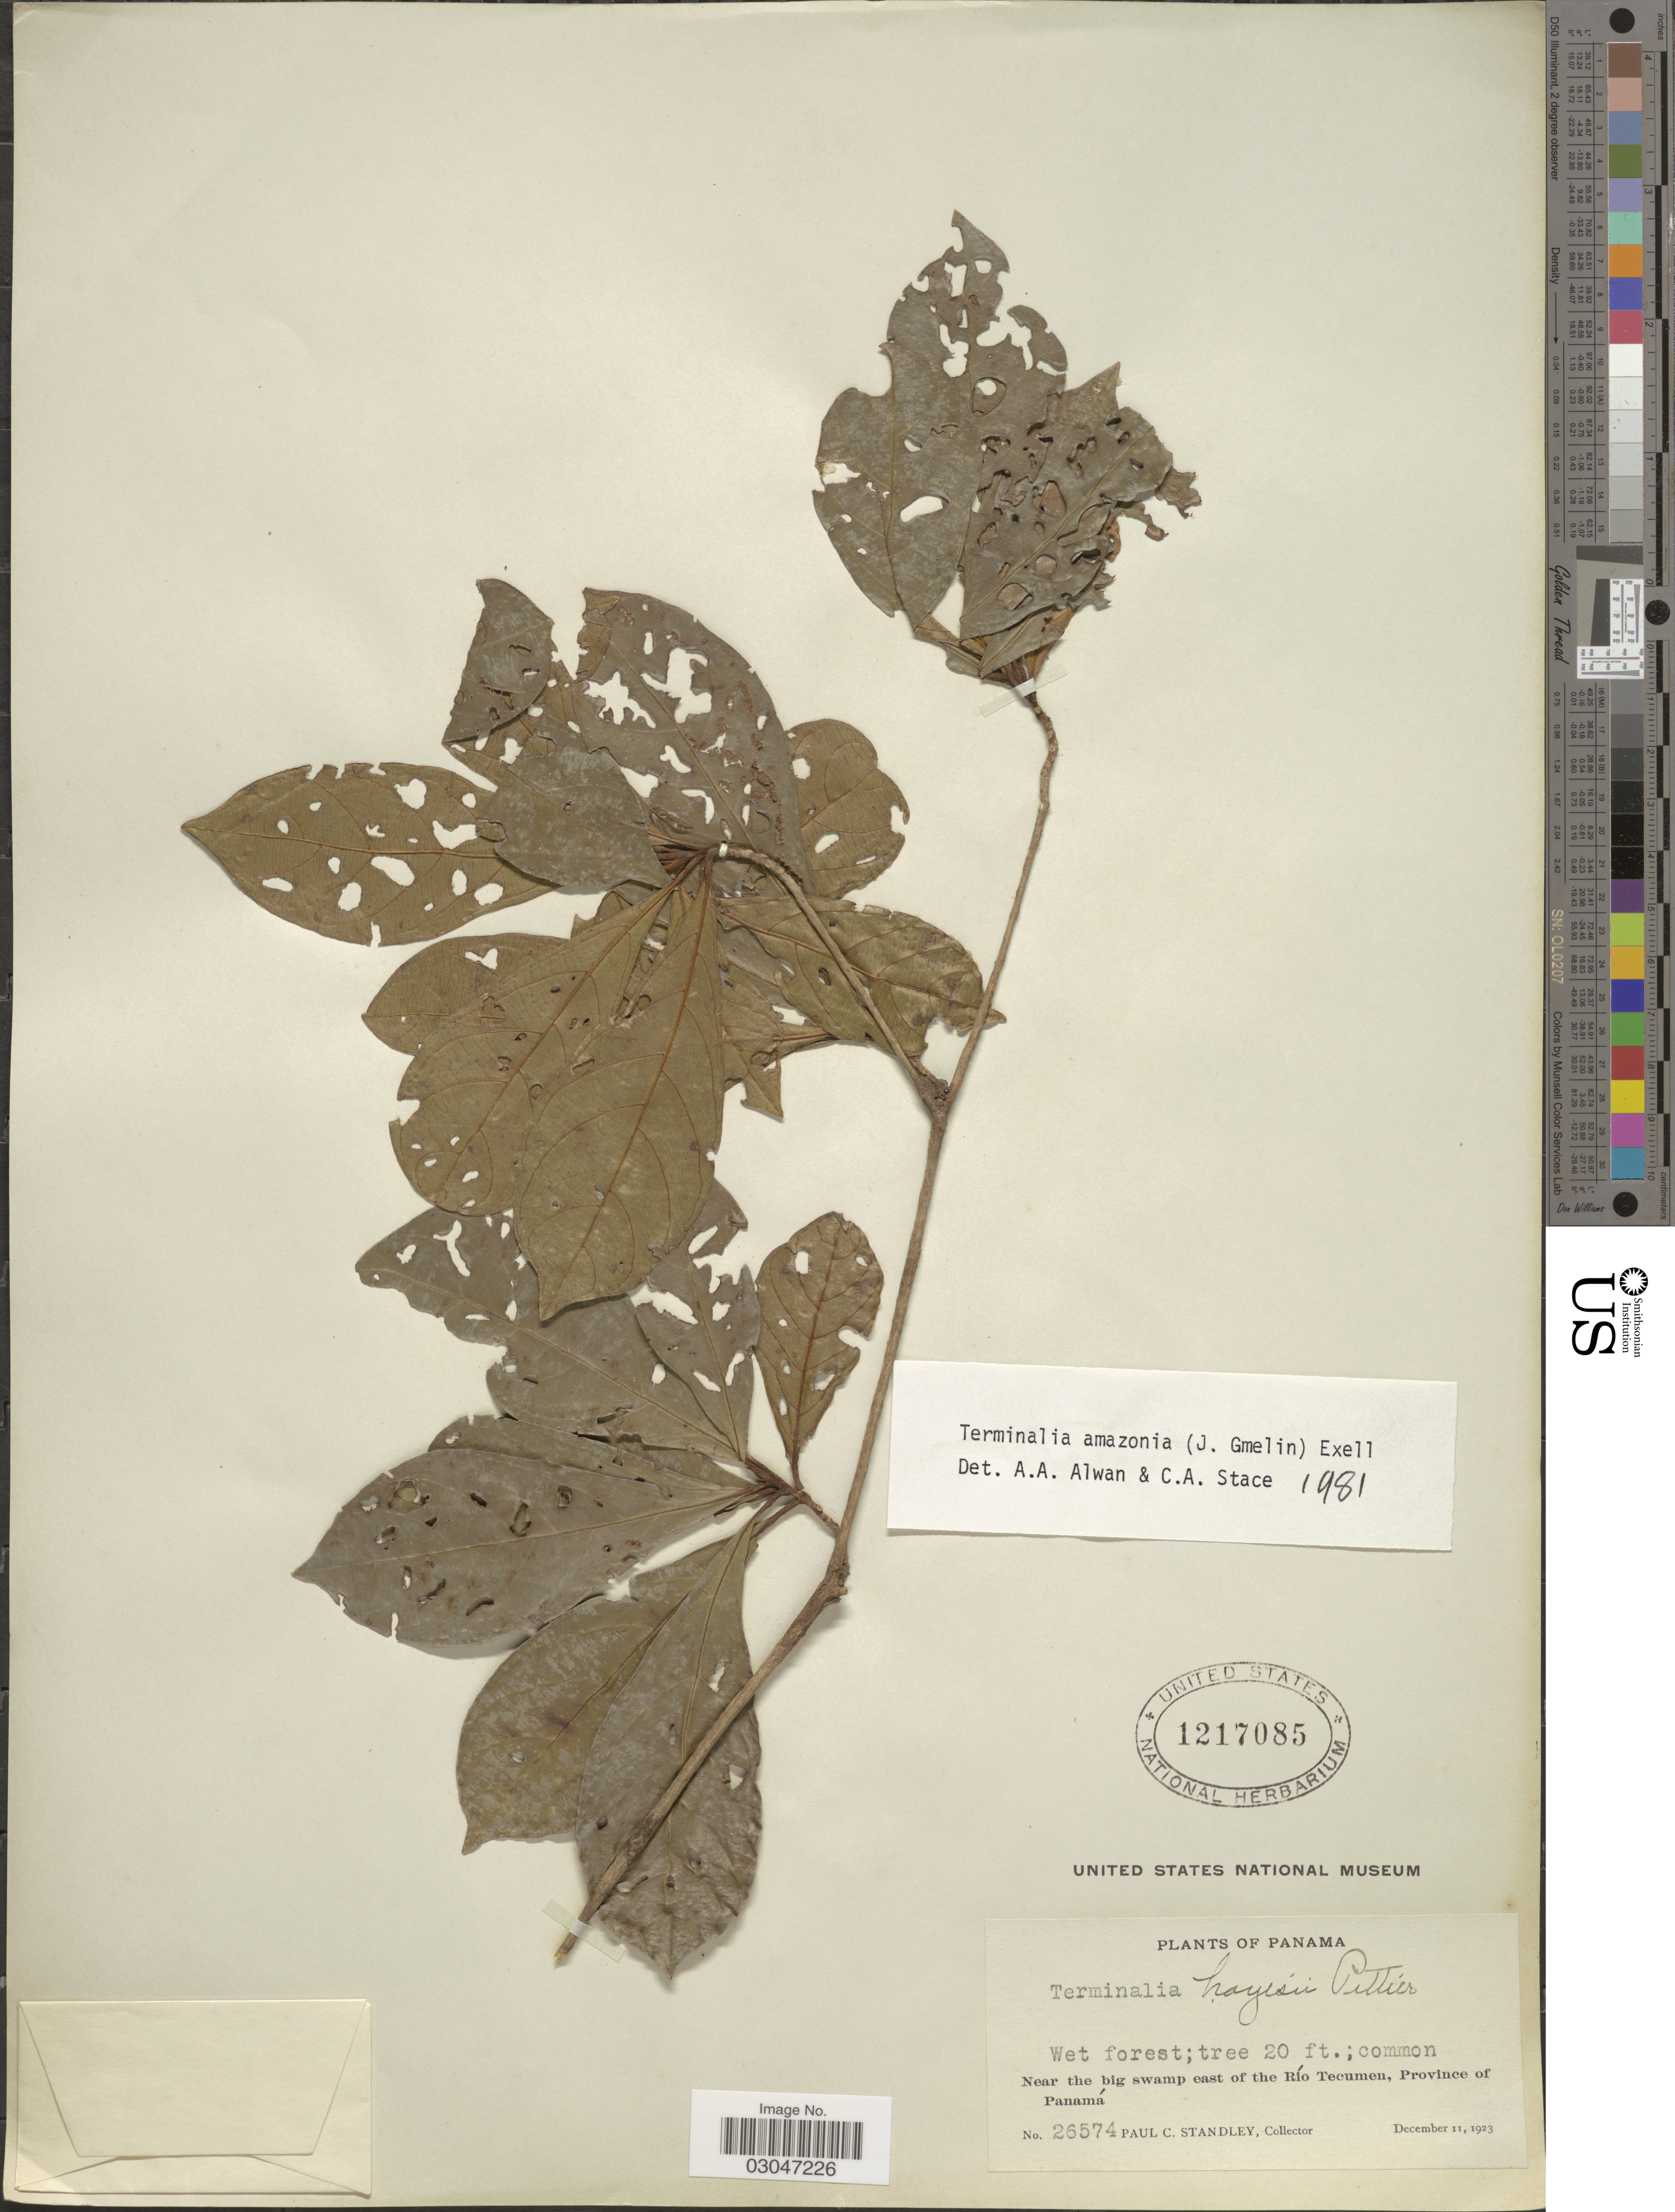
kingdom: Plantae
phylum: Tracheophyta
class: Magnoliopsida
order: Myrtales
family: Combretaceae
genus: Terminalia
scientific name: Terminalia amazonia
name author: (J.F. Gmel.) Exell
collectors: P. C. Standley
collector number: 26574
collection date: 1923-12-11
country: Panama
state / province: Panamá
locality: Near the big swamp east of the Río Tecumen, Province of Panamá.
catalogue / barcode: US 1217085